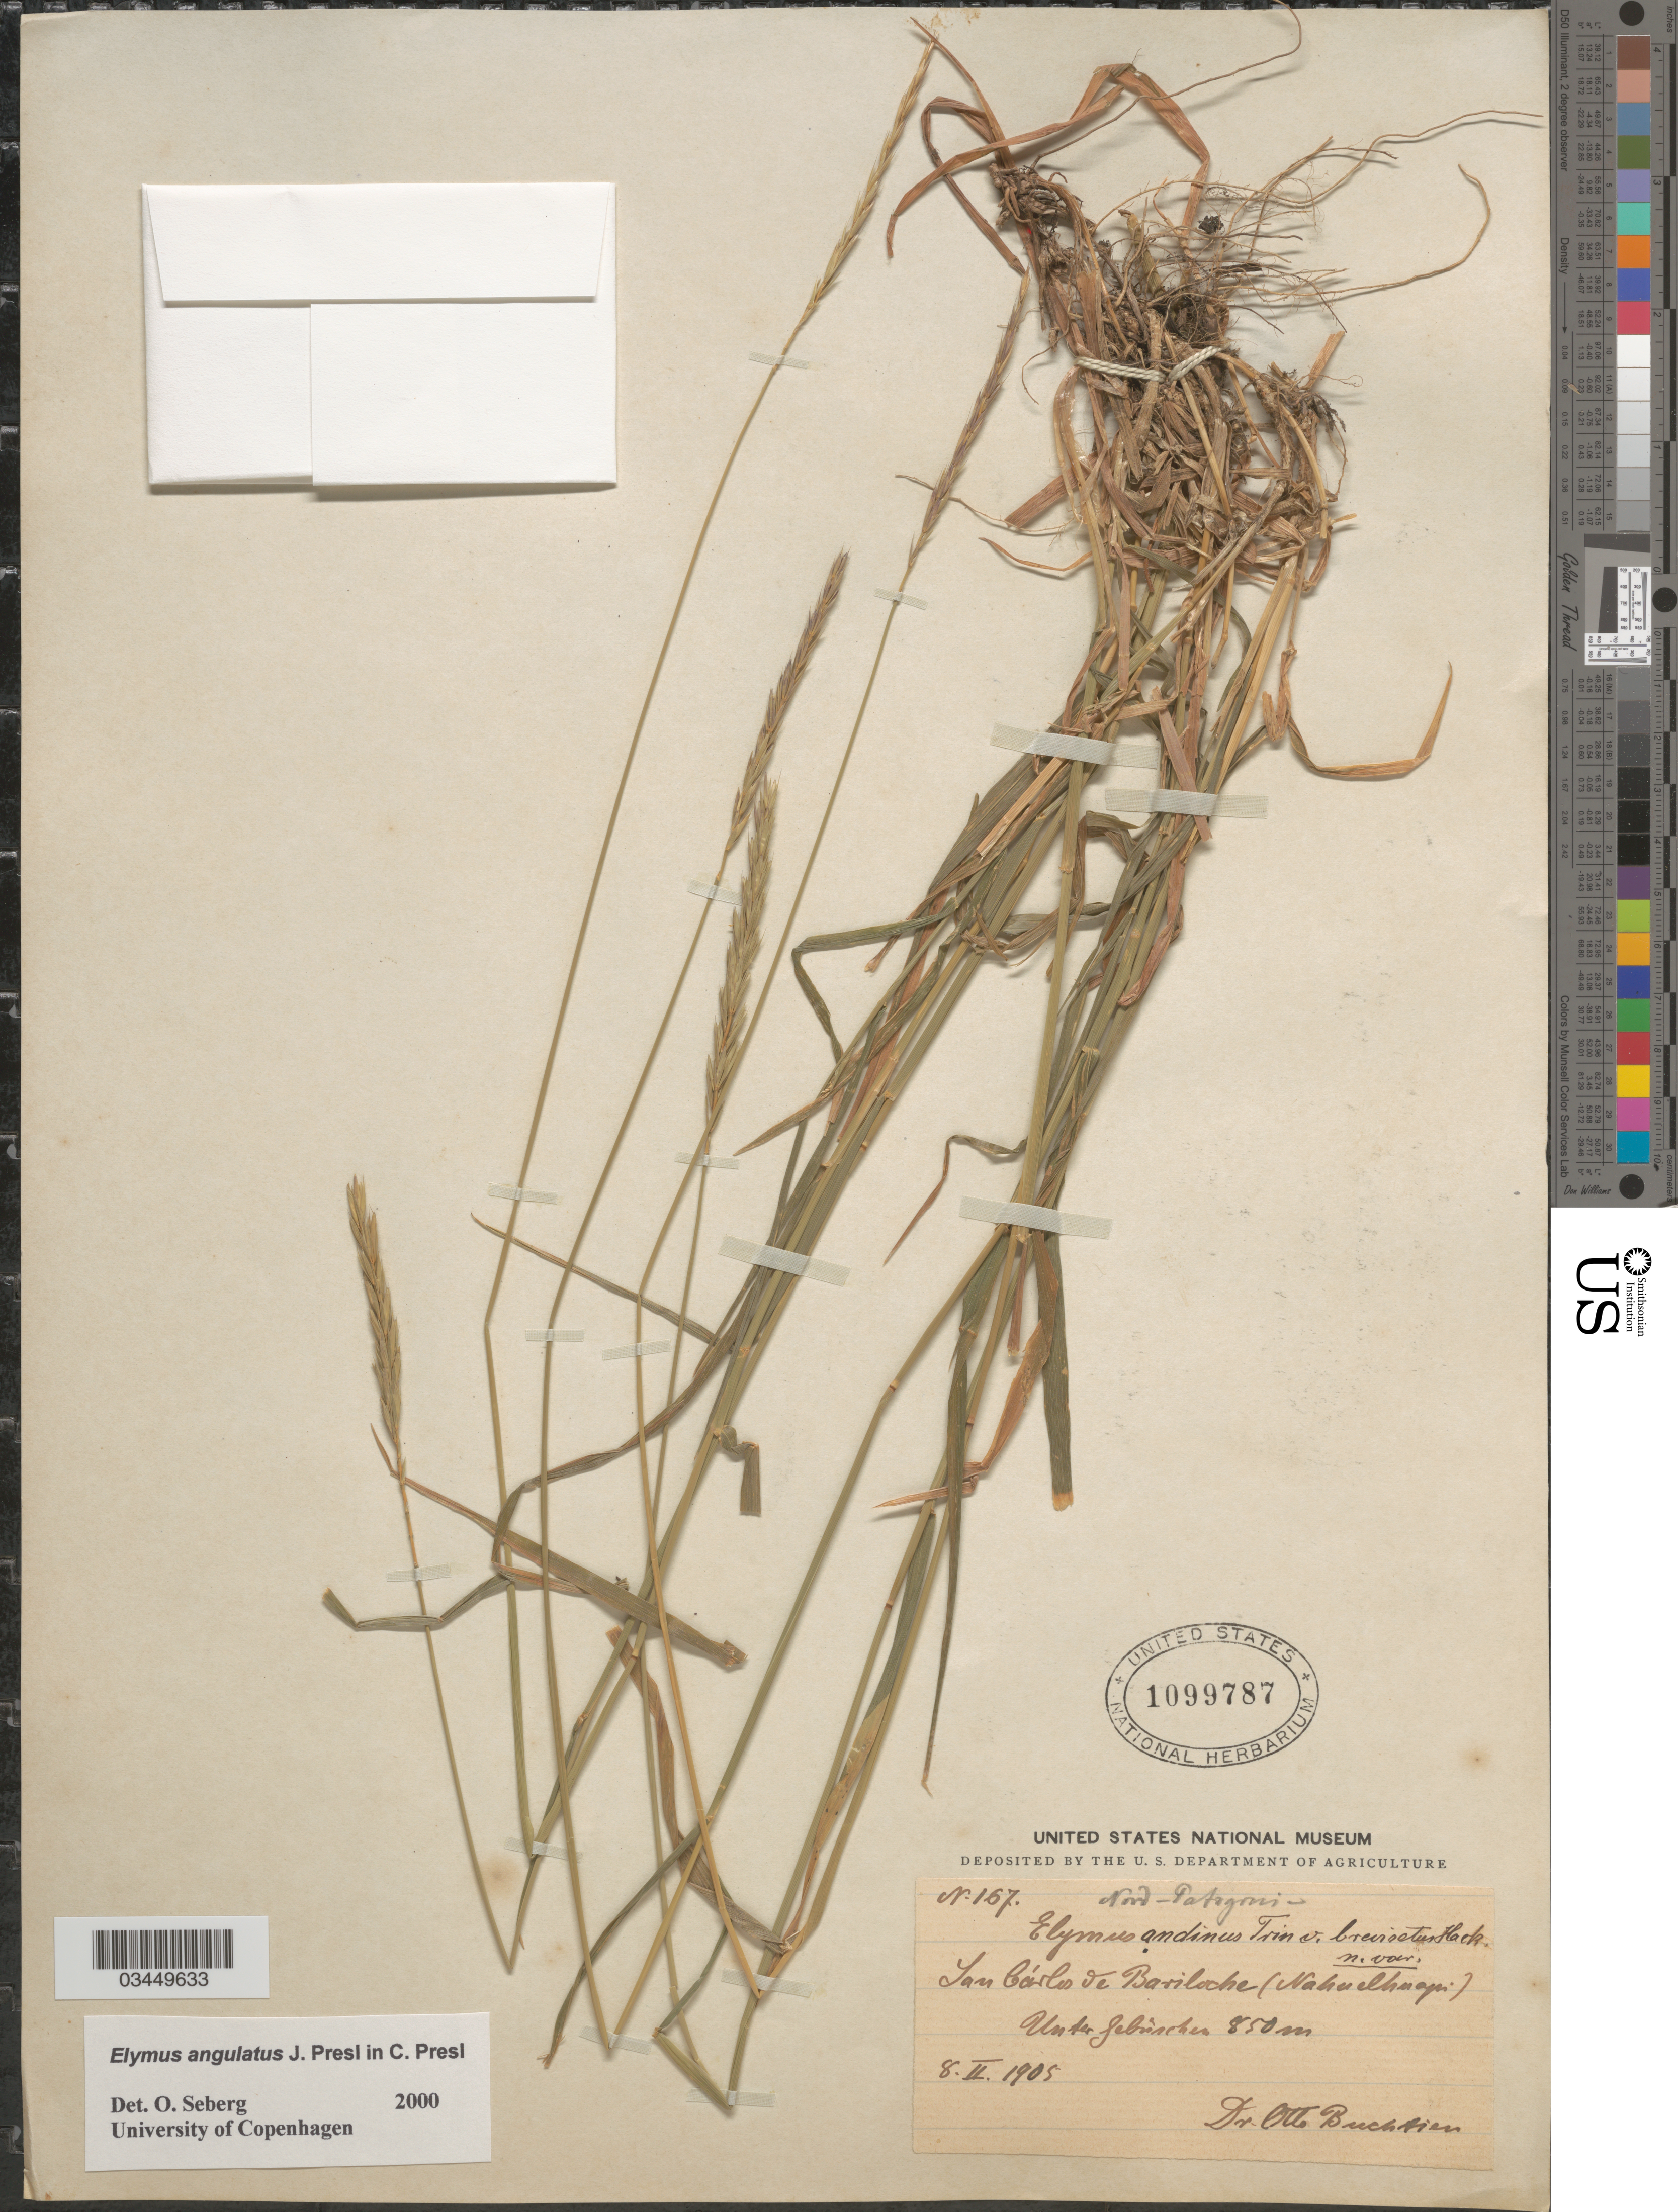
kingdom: Plantae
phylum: Tracheophyta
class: Liliopsida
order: Poales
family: Poaceae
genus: Elymus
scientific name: Elymus angulatus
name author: J. Presl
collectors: O. Buchtien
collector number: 167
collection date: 1905-02-08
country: Argentina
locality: Nord-Patagonia. San Cárlos de Bariloche (Nahuelhuapi).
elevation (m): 850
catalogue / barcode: US 1099787